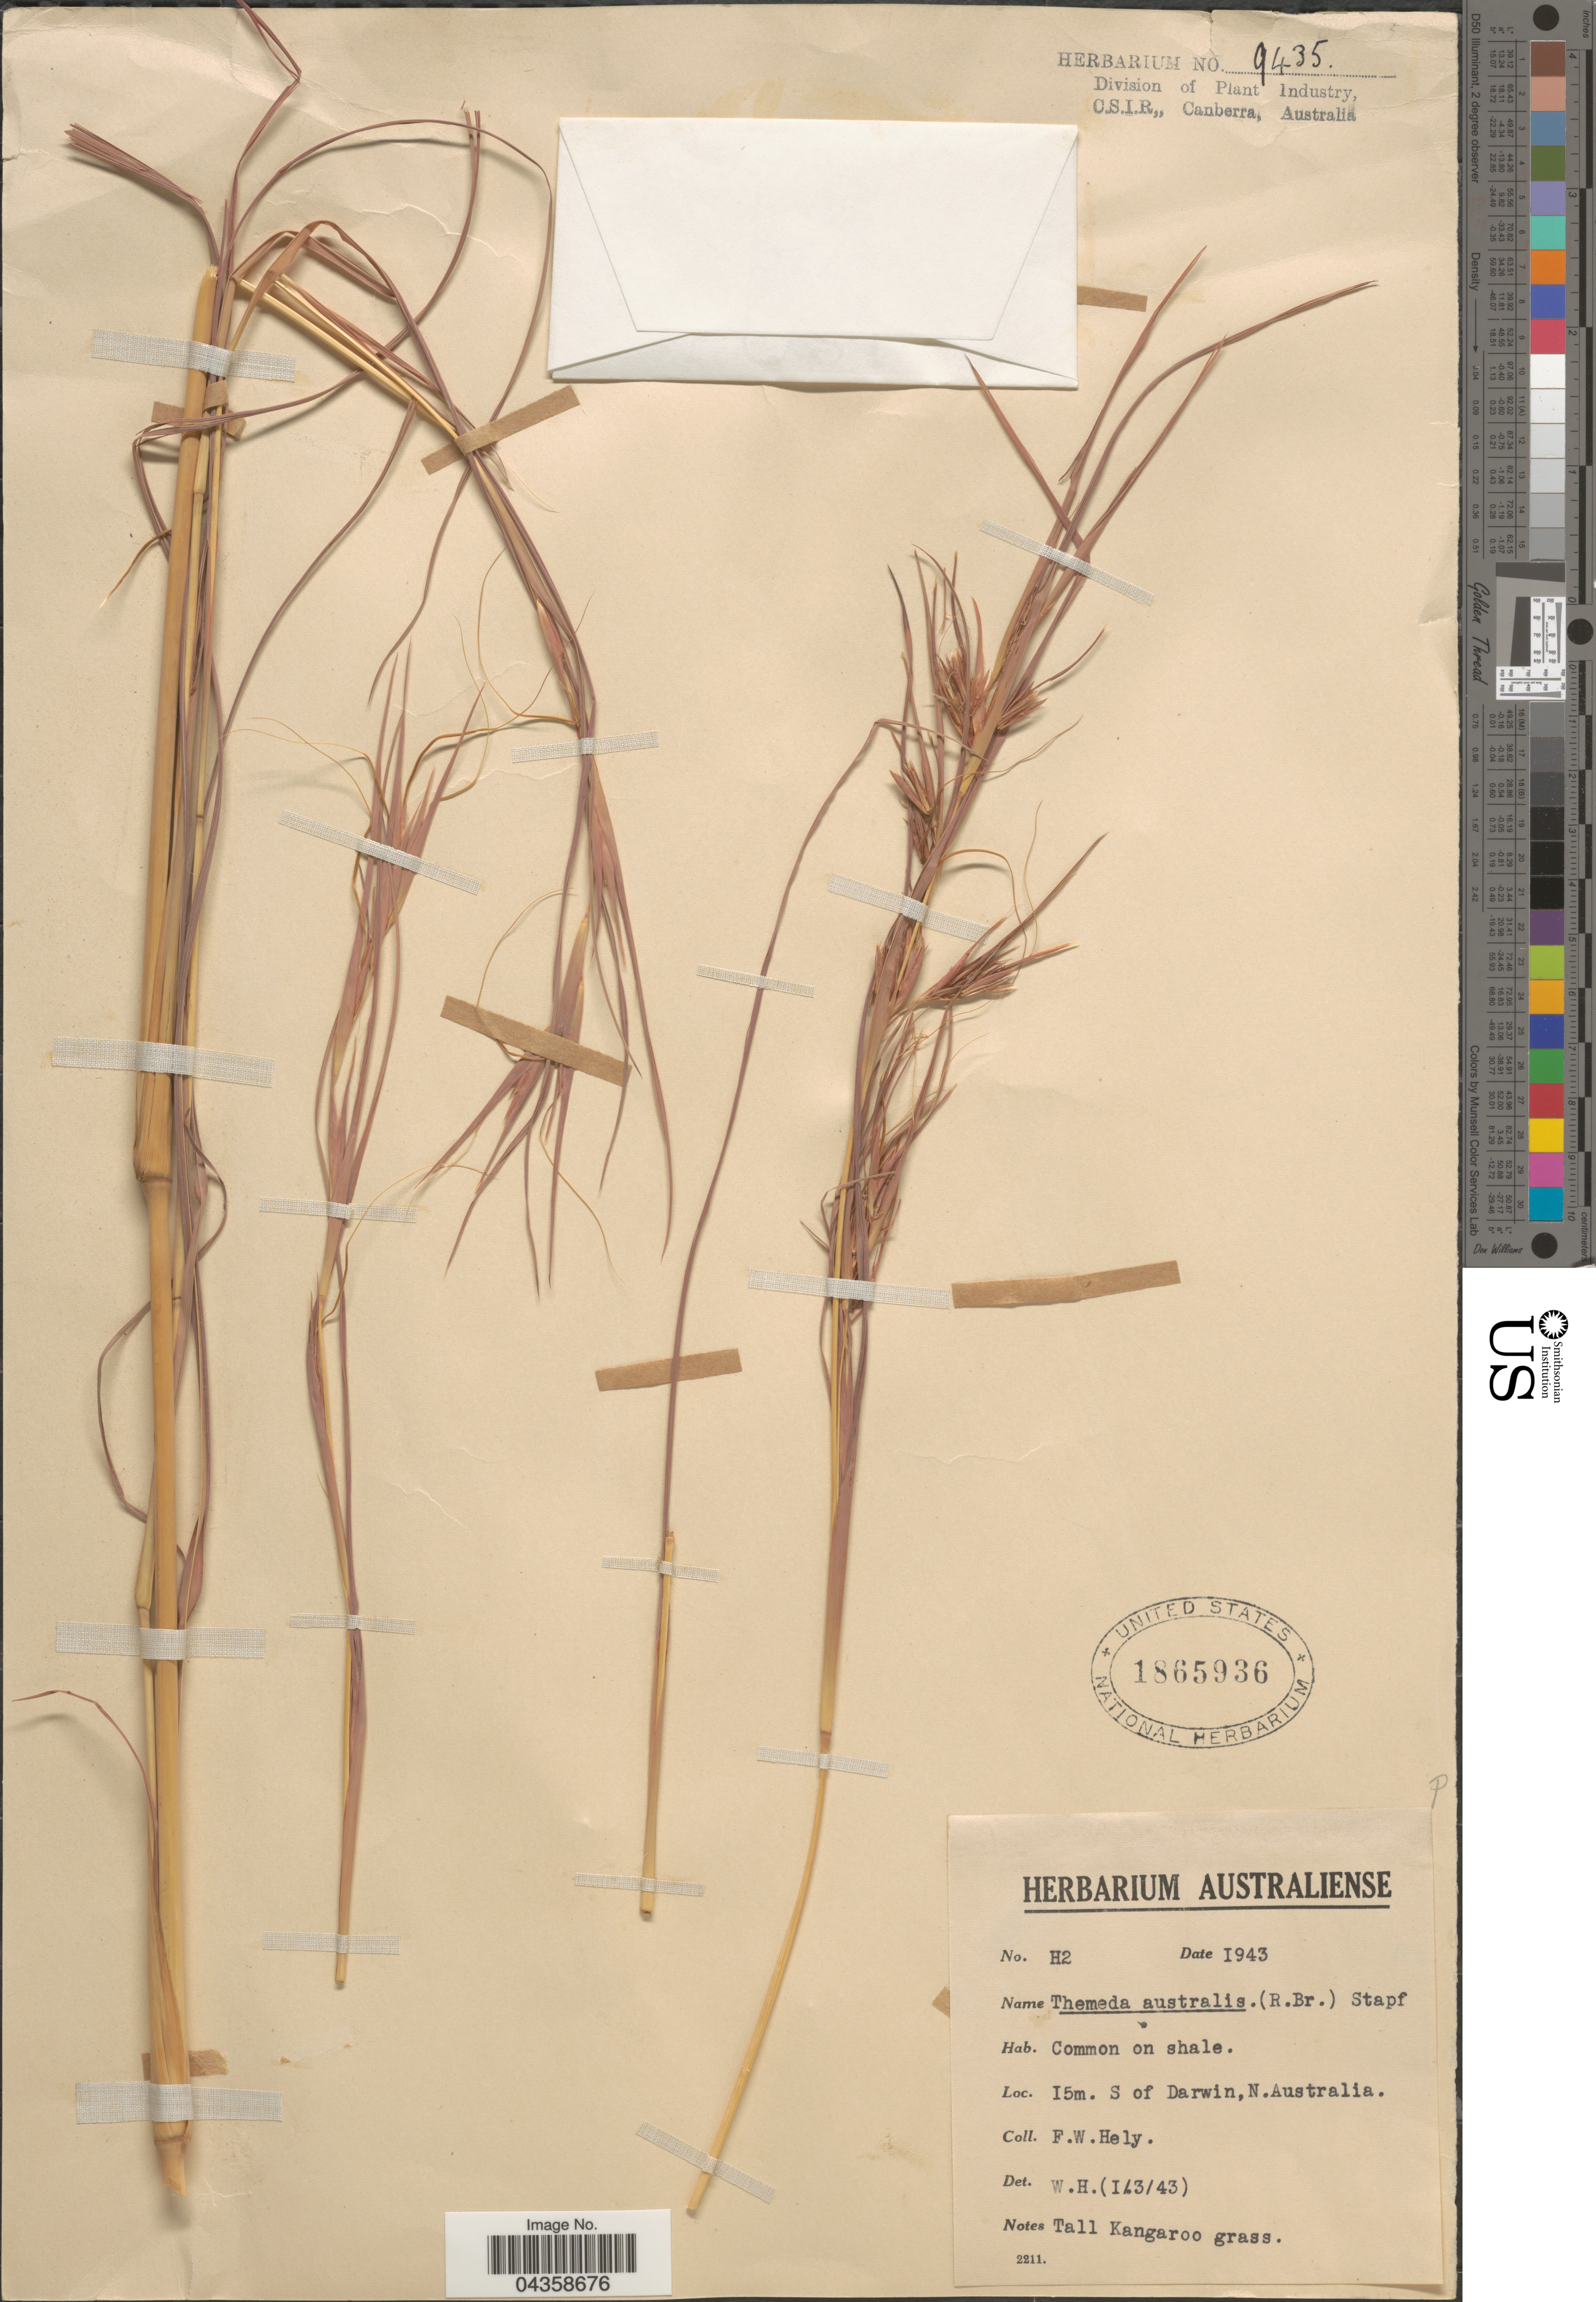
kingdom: Plantae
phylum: Tracheophyta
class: Liliopsida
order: Poales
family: Poaceae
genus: Themeda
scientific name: Themeda triandra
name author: Forssk.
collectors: F. Hely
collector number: H2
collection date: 1943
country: Australia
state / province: Northern Territory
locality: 15m. S of Darwin, N. Australia.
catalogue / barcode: US 1865936